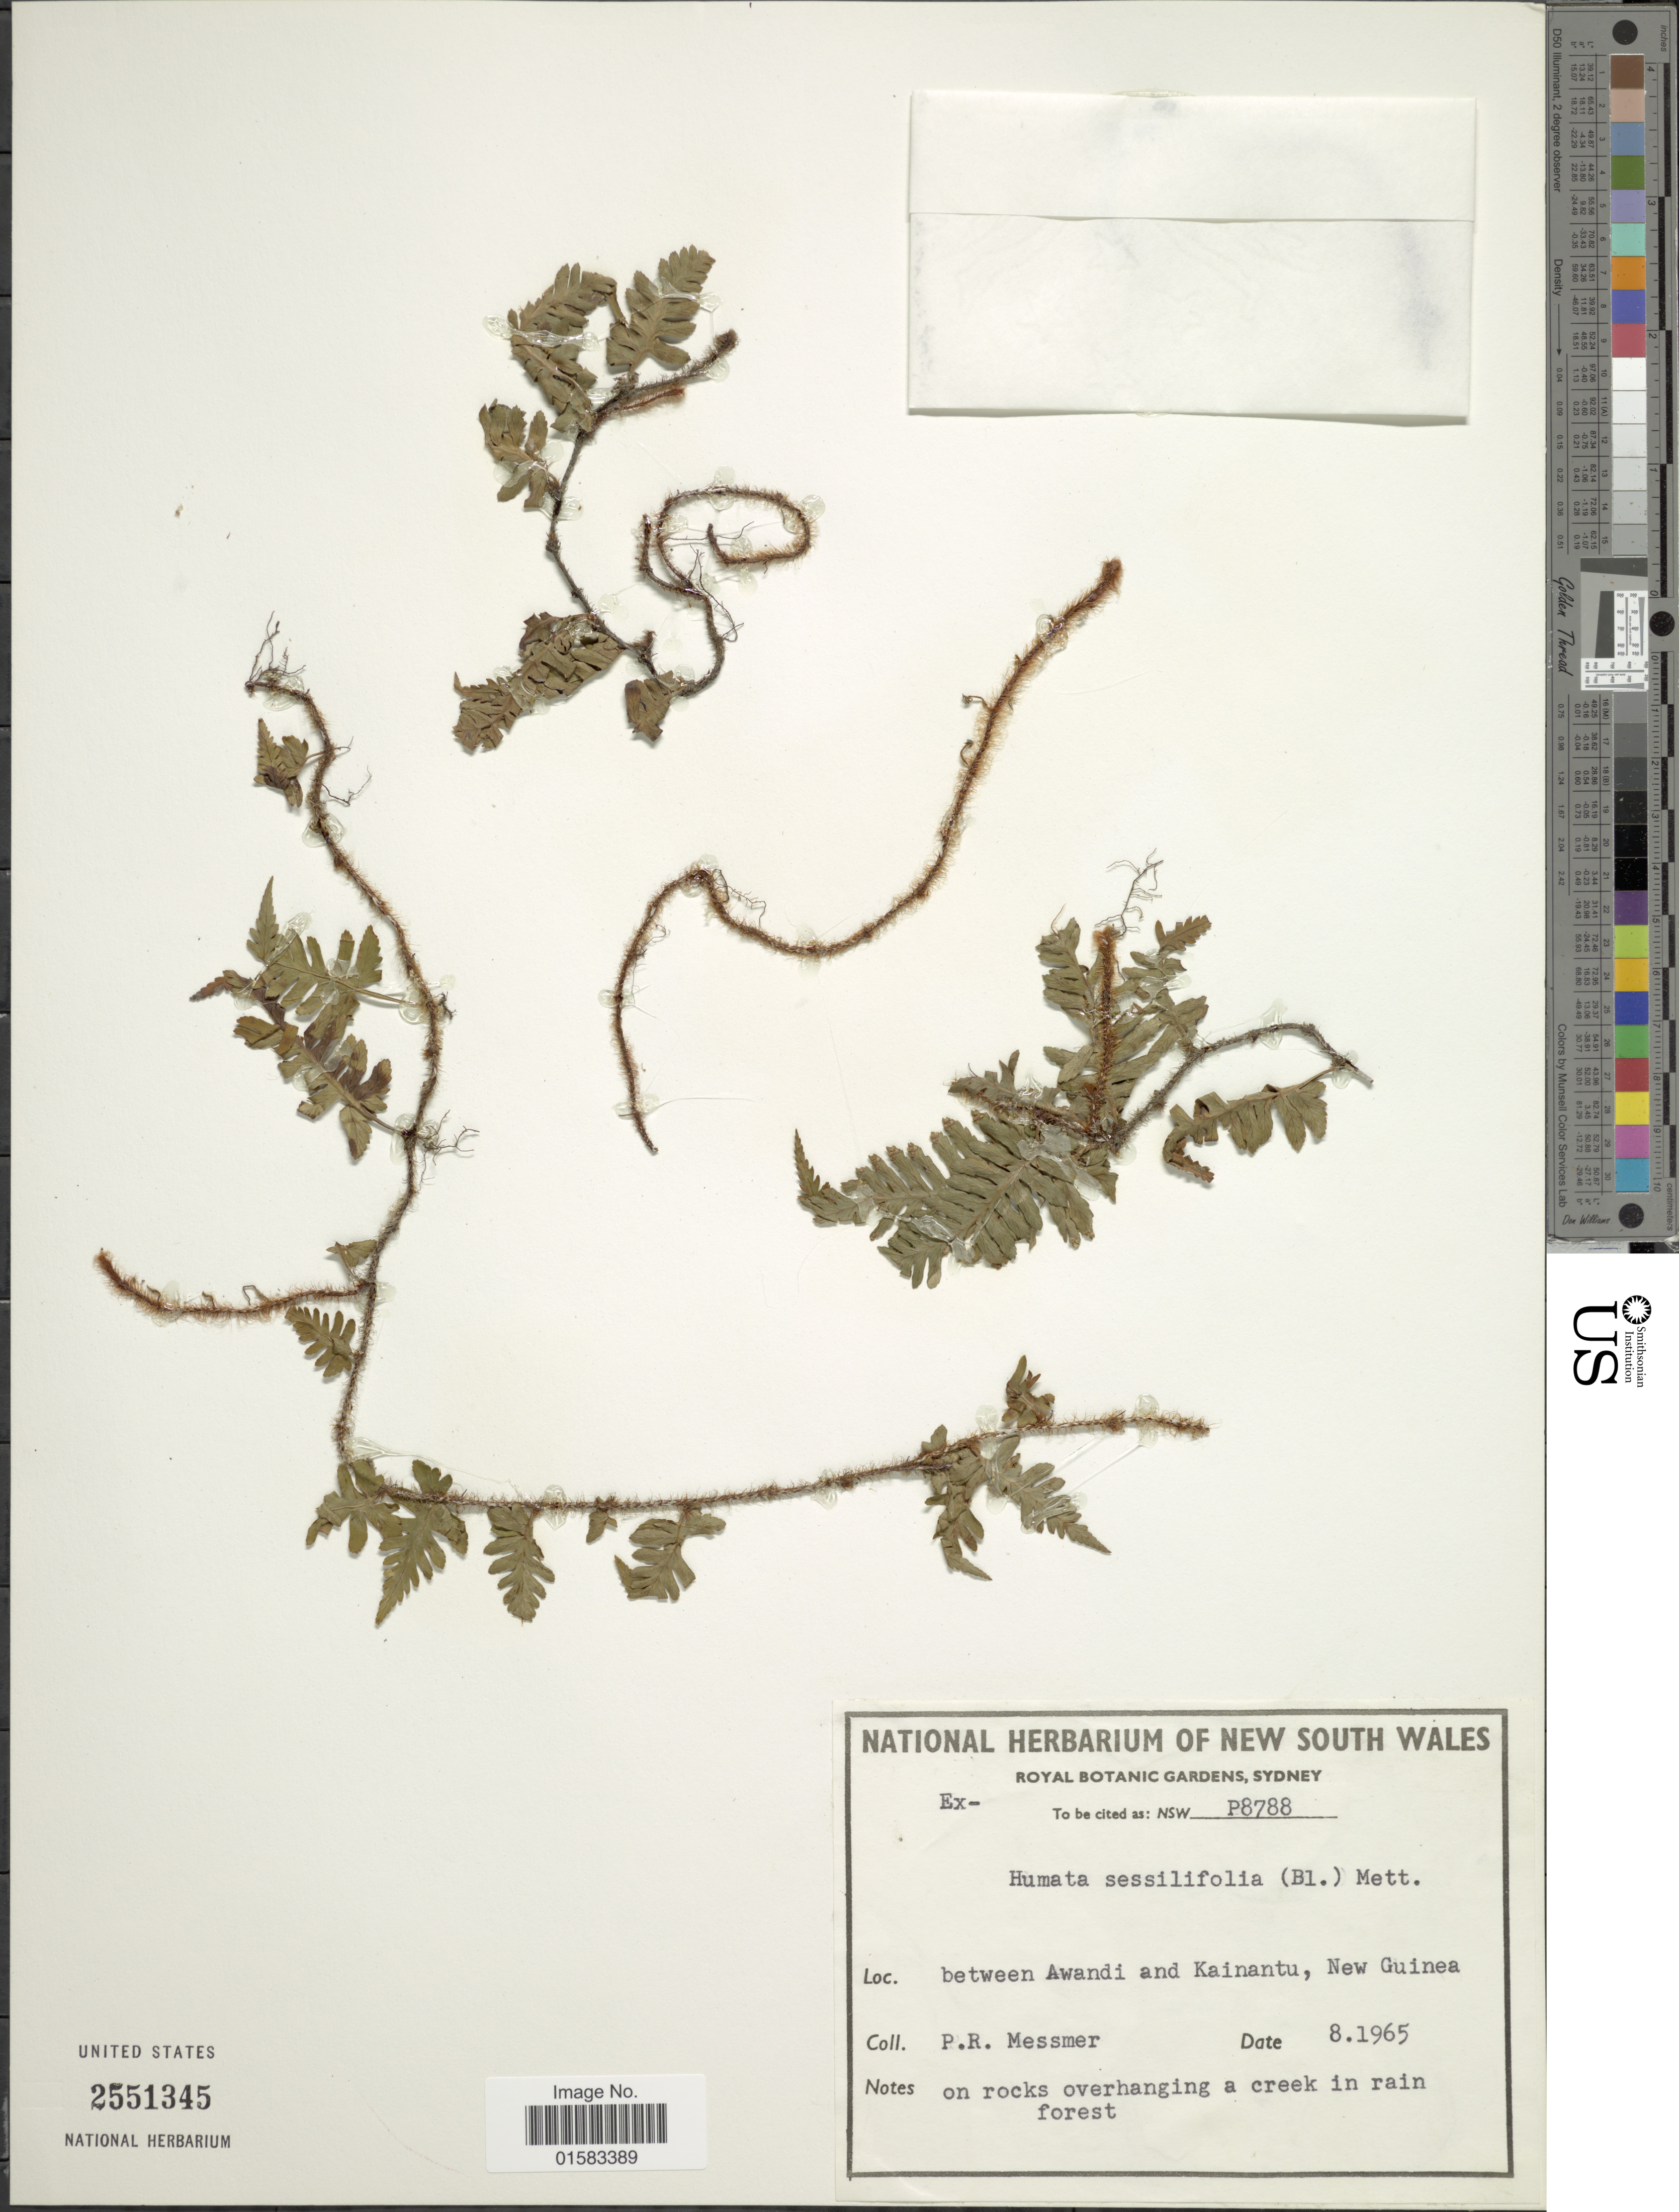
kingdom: Plantae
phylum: Tracheophyta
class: Polypodiopsida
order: Polypodiales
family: Davalliaceae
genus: Davallia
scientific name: Davallia sessilifolia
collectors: P. Messmer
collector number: NSW P8788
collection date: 1965-08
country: Papua New Guinea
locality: Between Awandi and Kainantu, New Guinea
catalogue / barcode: US 2551345